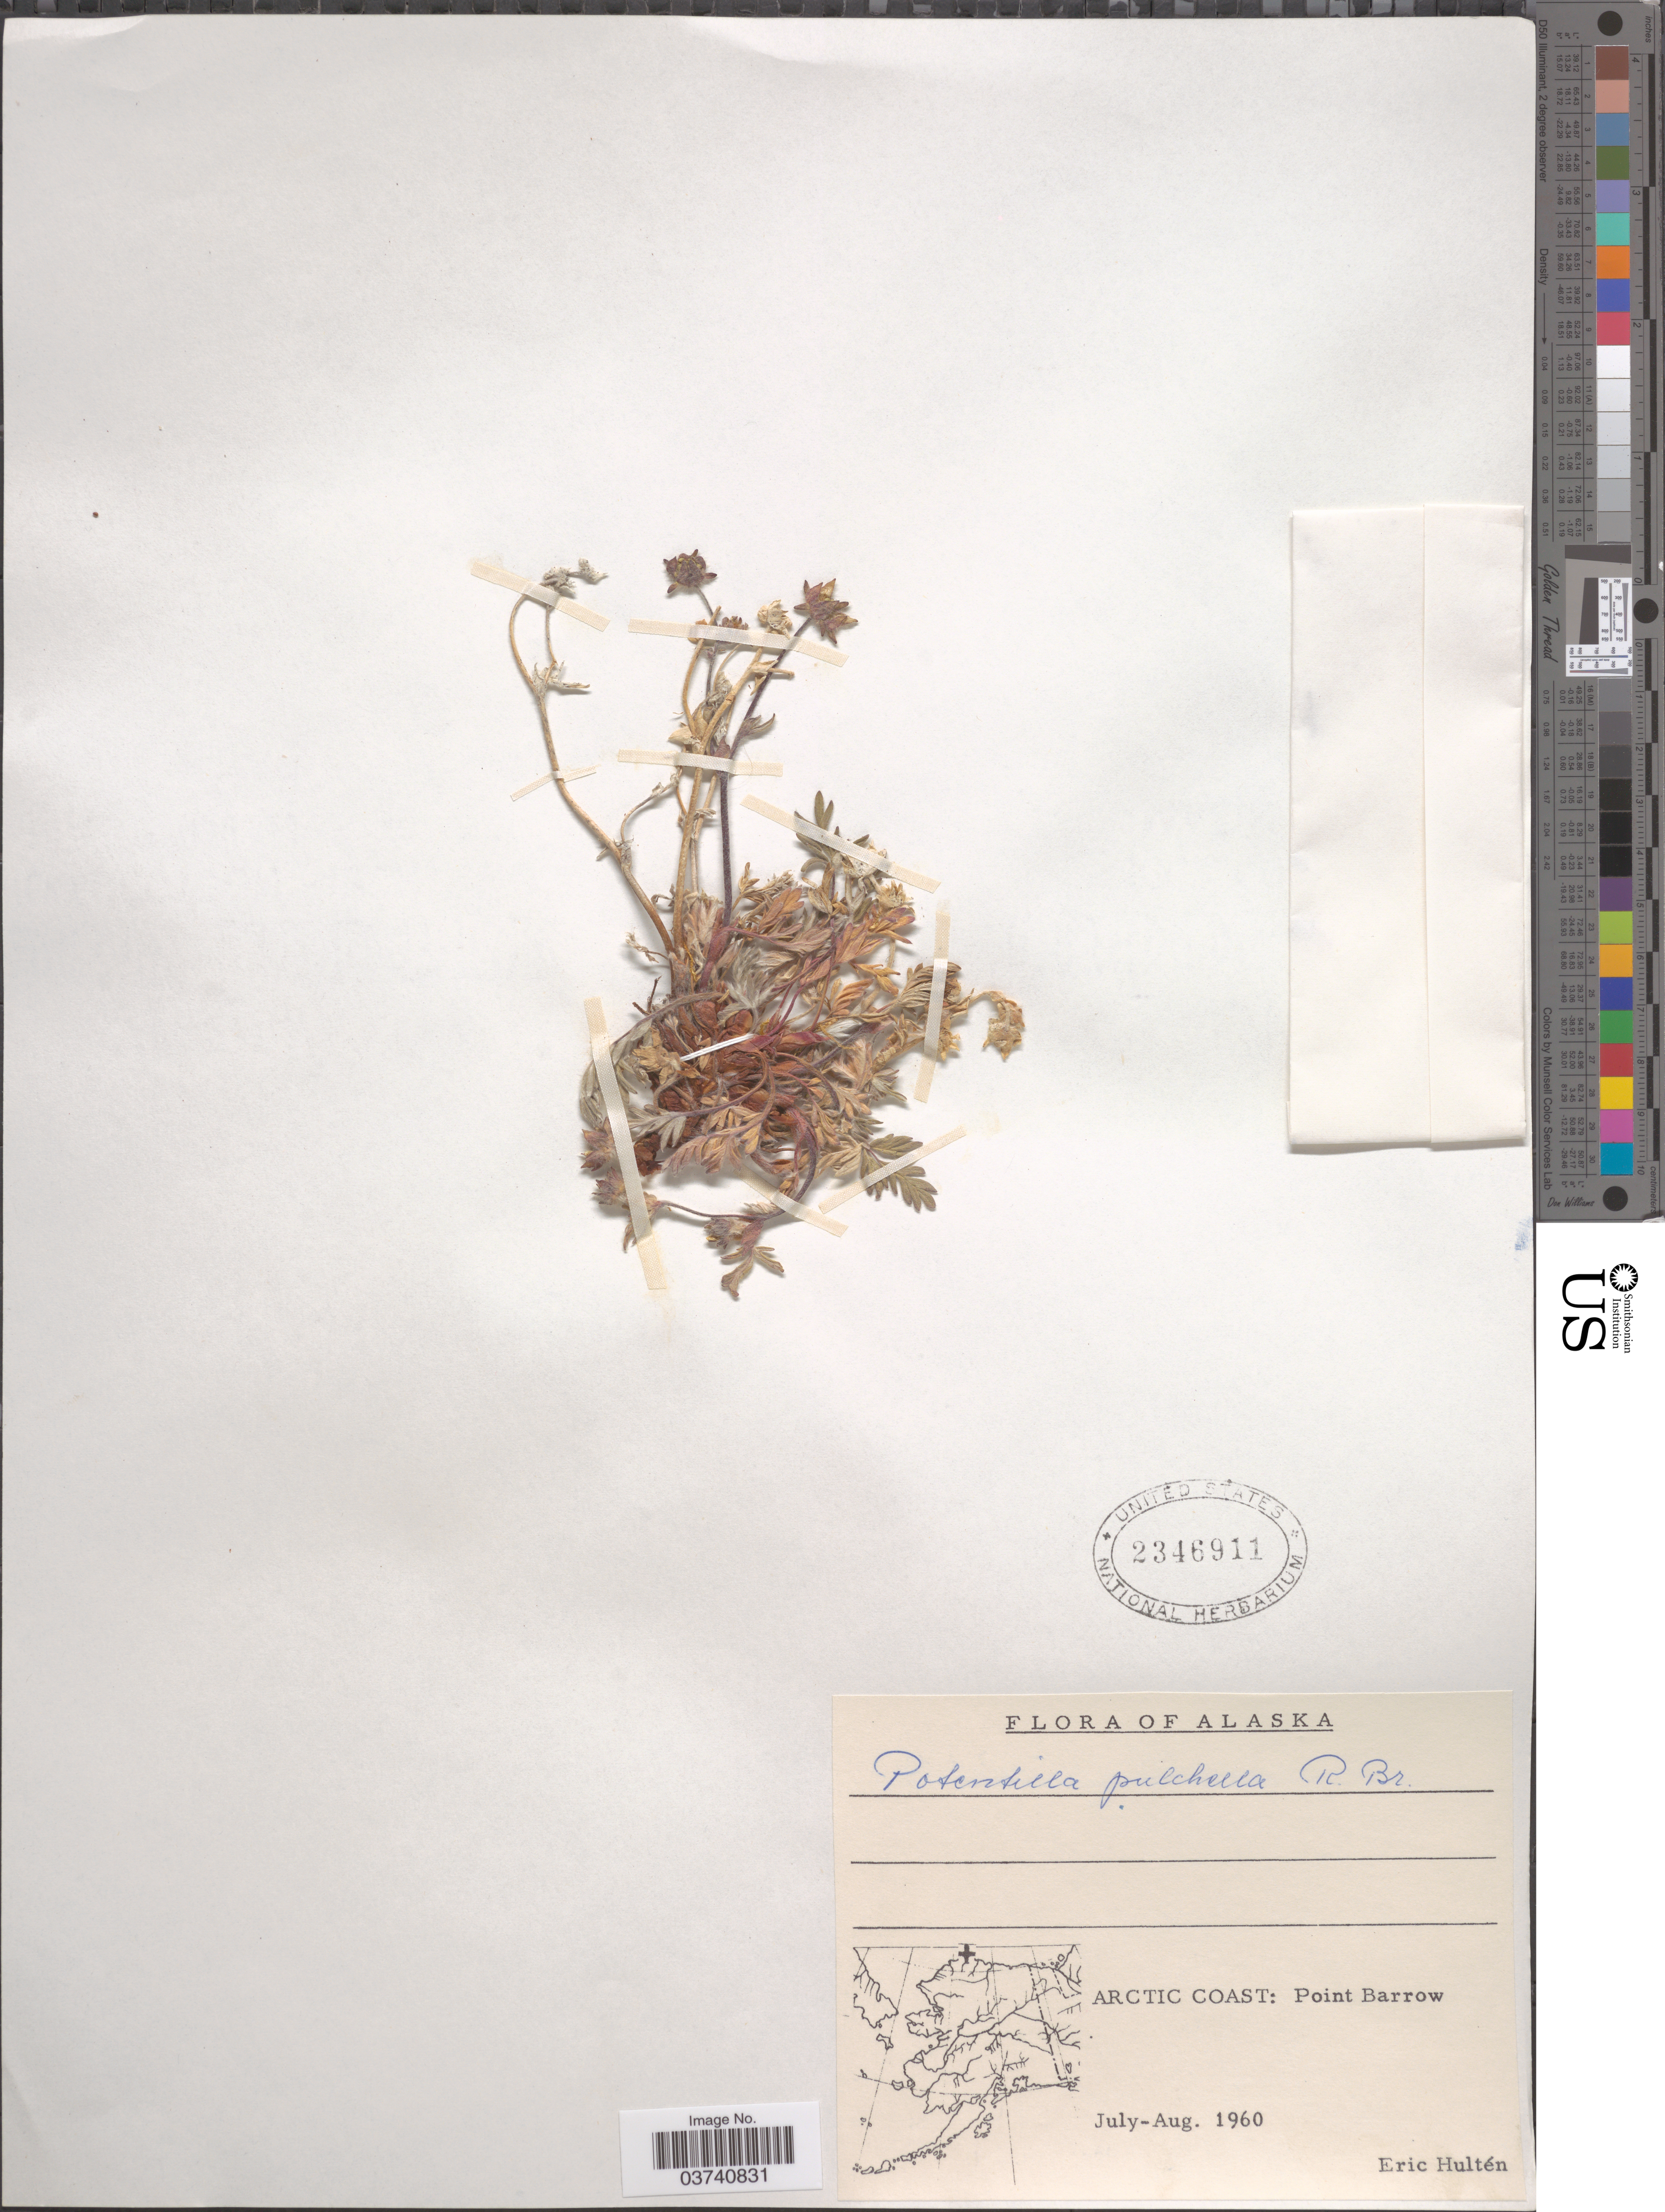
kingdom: Plantae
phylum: Tracheophyta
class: Magnoliopsida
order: Rosales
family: Rosaceae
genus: Potentilla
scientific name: Potentilla pulchella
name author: R. Br.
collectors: E. G. Hultén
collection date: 1960-07/1960-08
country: United States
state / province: Alaska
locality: Arctic Coast: Point Barrow.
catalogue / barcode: US 2346911